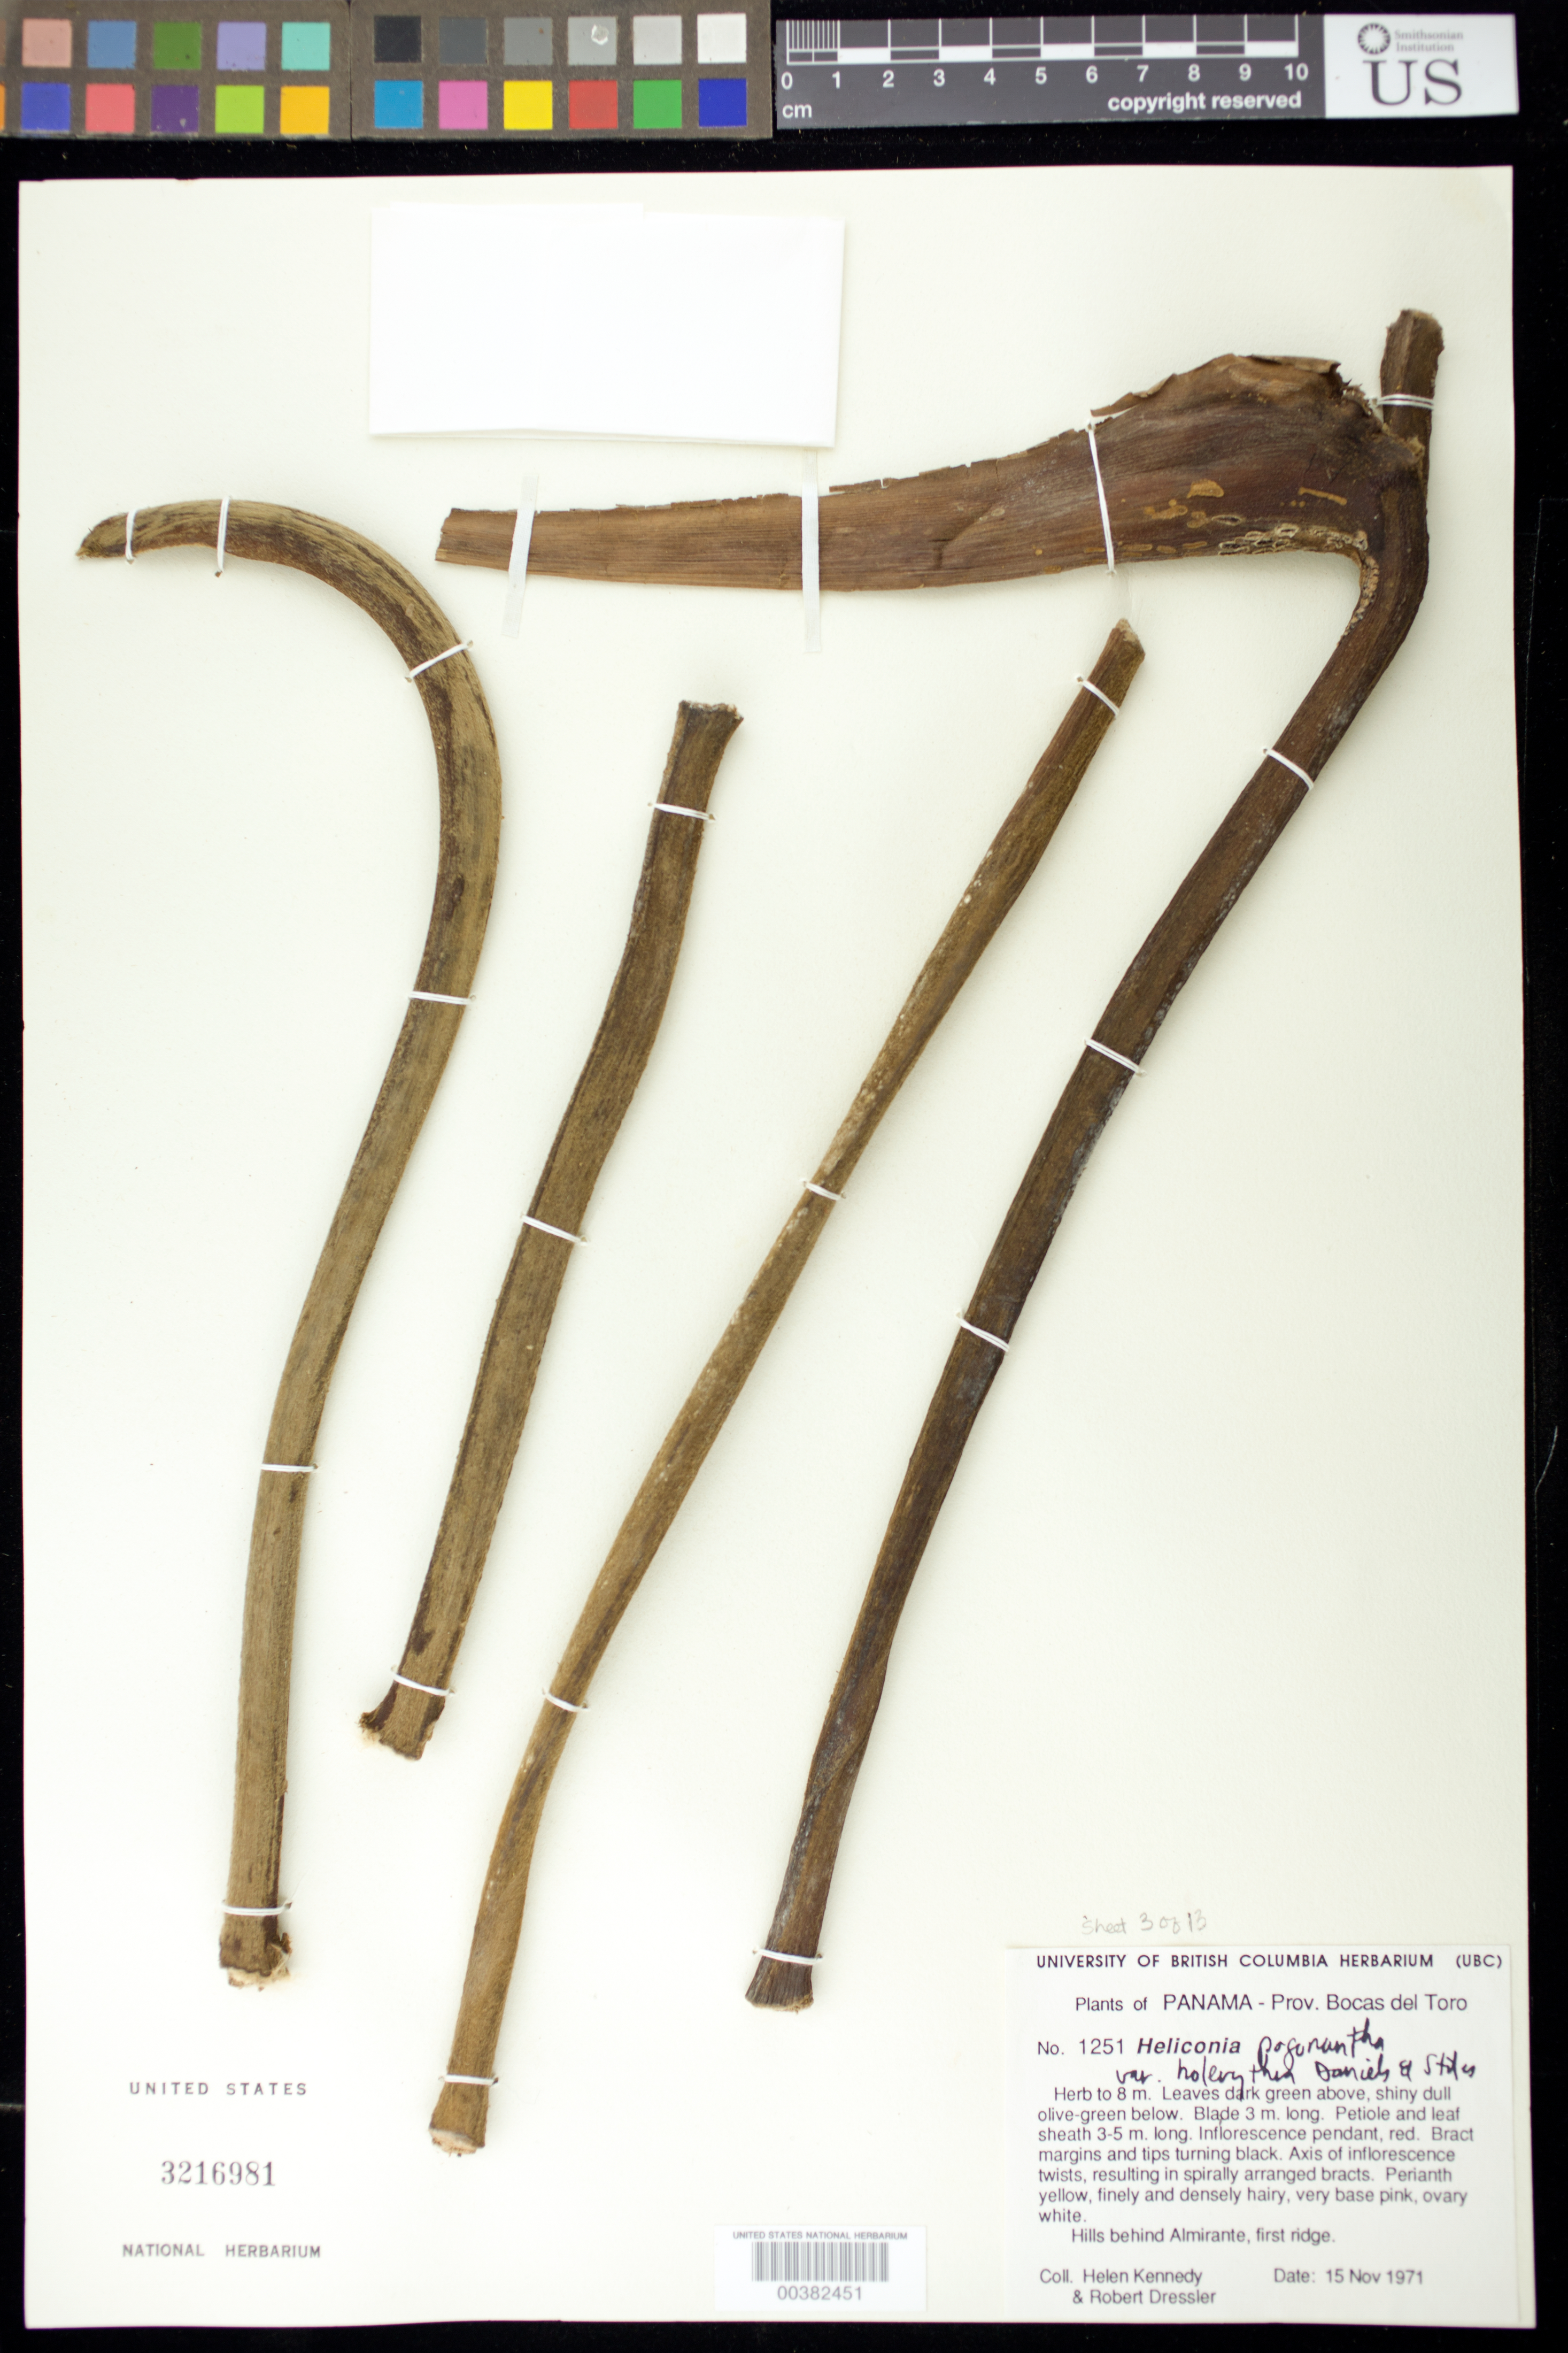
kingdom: Plantae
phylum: Tracheophyta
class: Liliopsida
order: Zingiberales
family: Heliconiaceae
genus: Heliconia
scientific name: Heliconia pogonantha var. holerythra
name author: G.S. Daniels & F.G. Stiles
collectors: H. Kennedy & R. Dressler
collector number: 1251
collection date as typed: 15 Nov 1971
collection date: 1971-11-15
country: Panama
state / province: Bocas del Toro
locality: Behind Almirante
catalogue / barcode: US 3216981